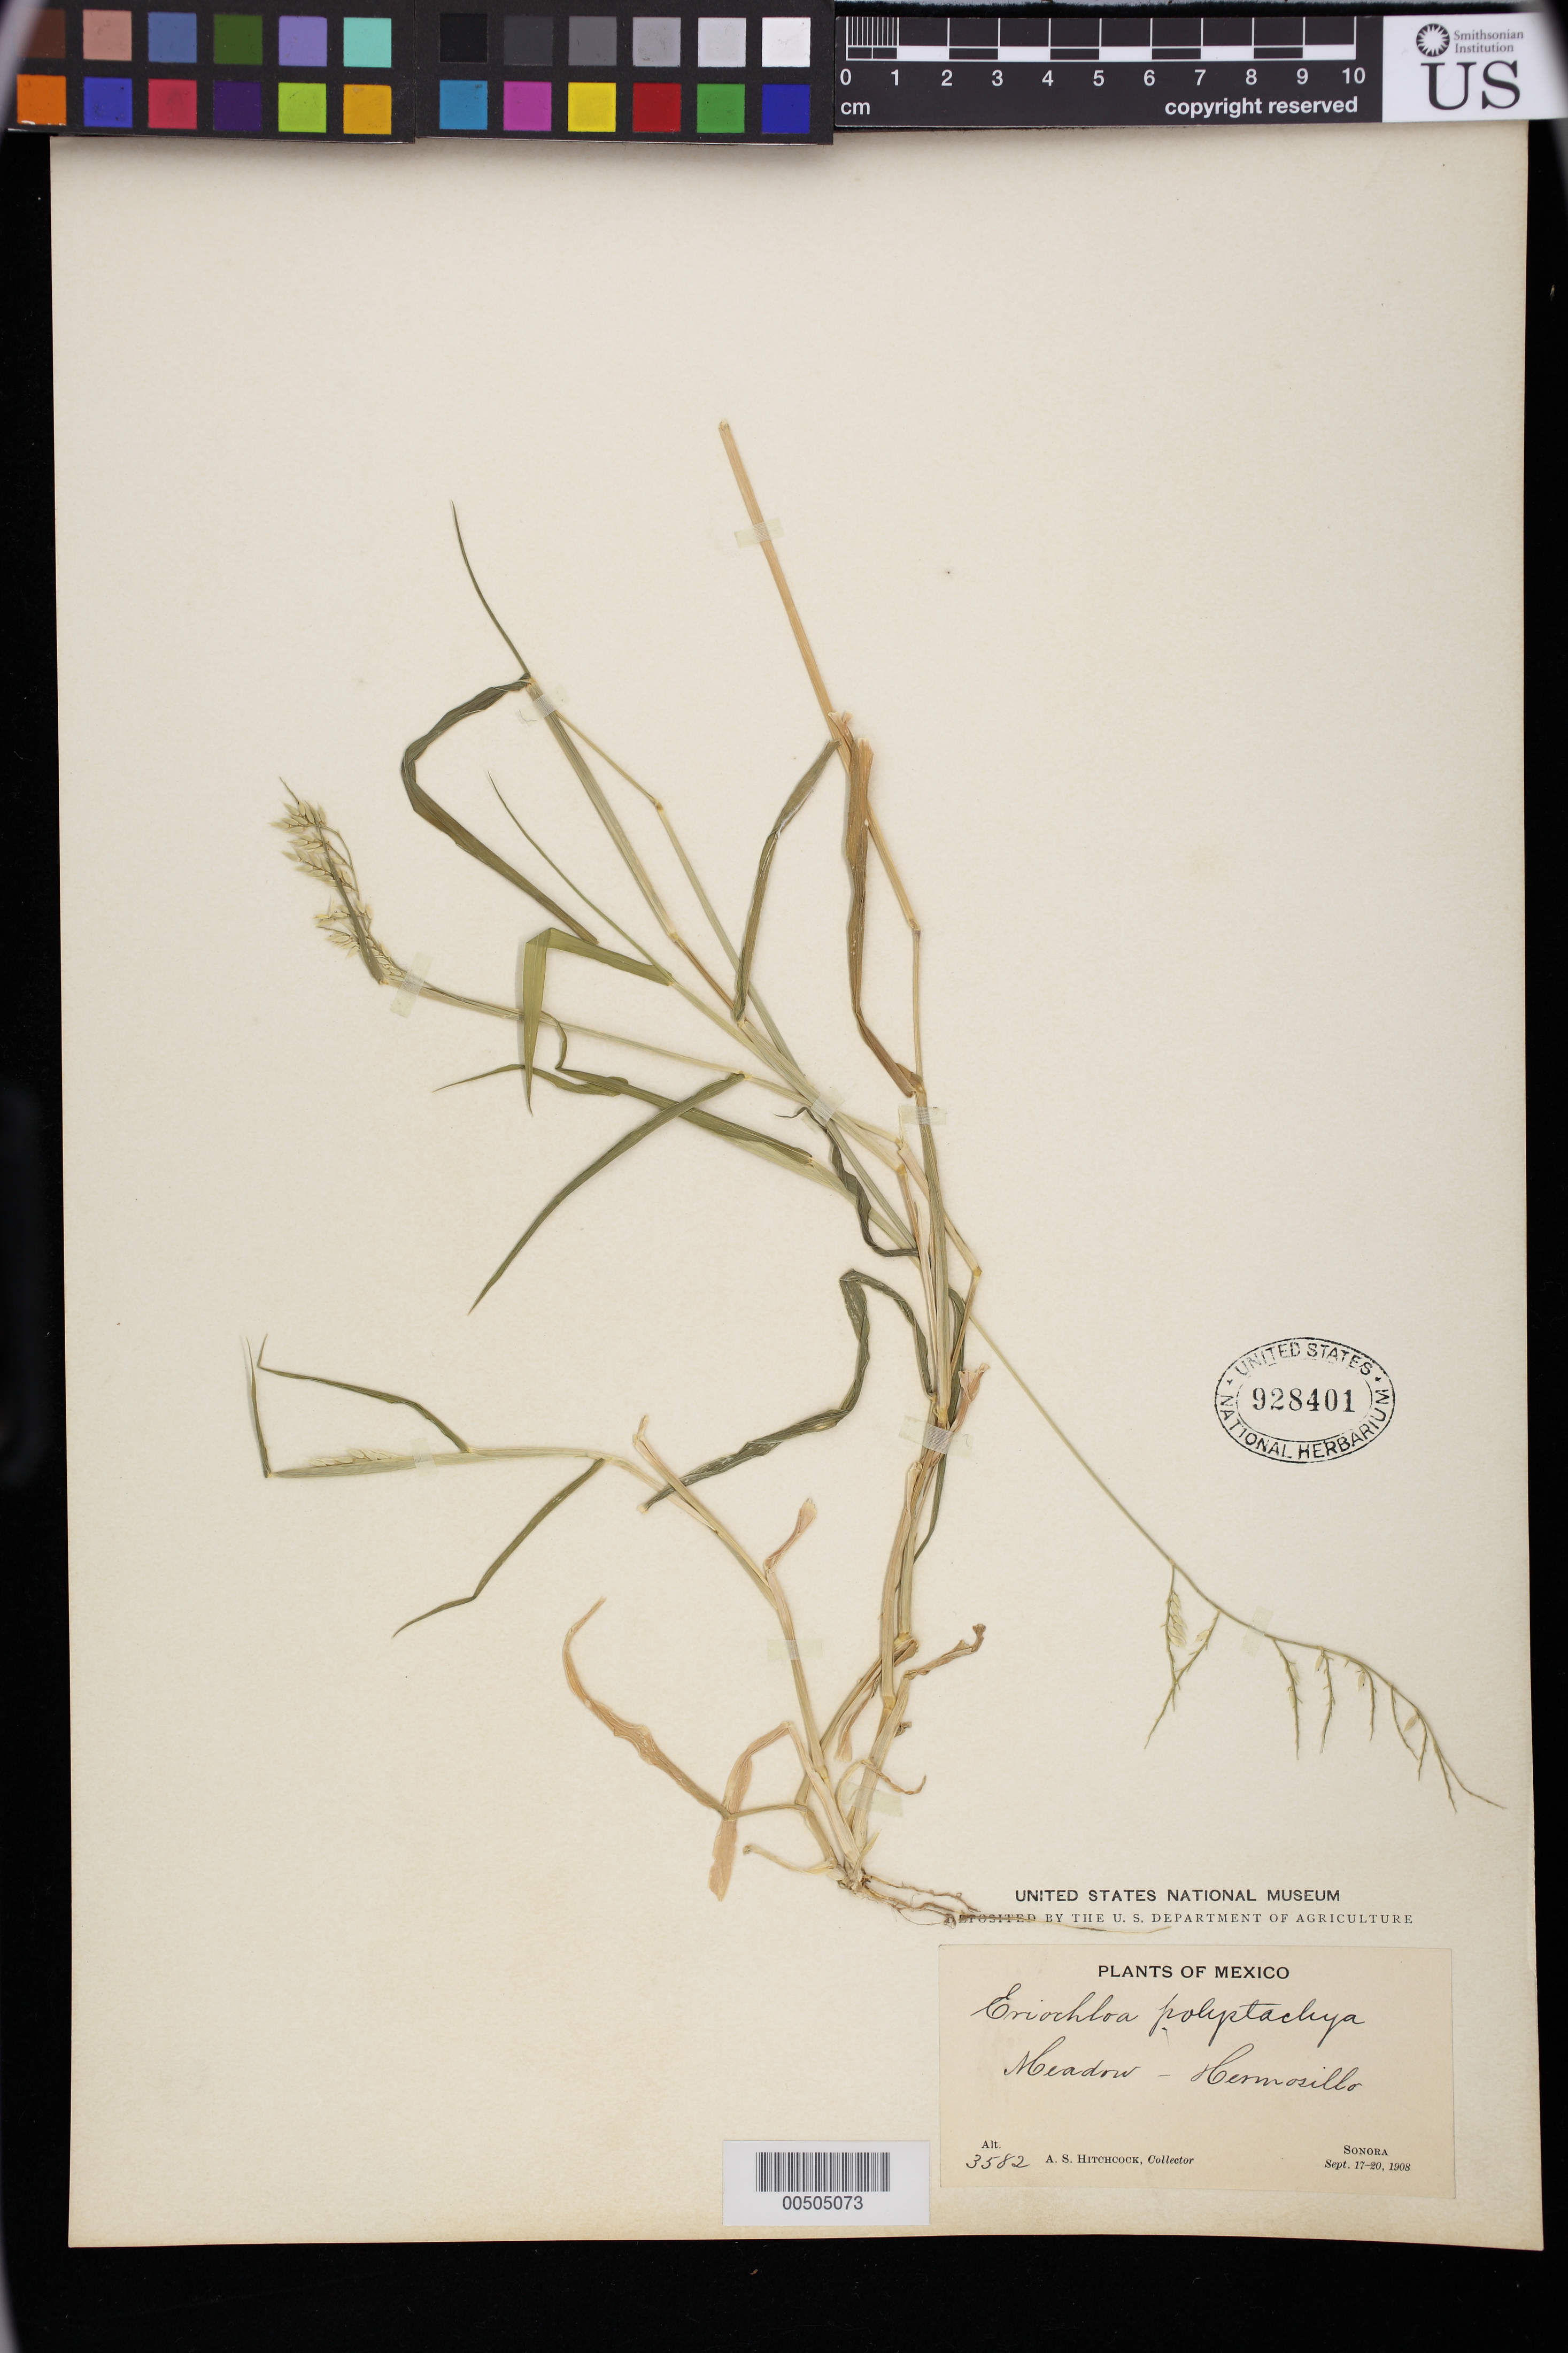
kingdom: Plantae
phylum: Tracheophyta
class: Liliopsida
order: Poales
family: Poaceae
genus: Eriochloa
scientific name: Eriochloa gracilis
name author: (E. Fourn.) E. Hitchc.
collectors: A. S. Hitchcock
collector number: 3582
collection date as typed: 17 Sep 1908 to 20 Sep 1908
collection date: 1908-09-17/1908-09-20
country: Mexico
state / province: Sonora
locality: Hermosillo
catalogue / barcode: US 928401